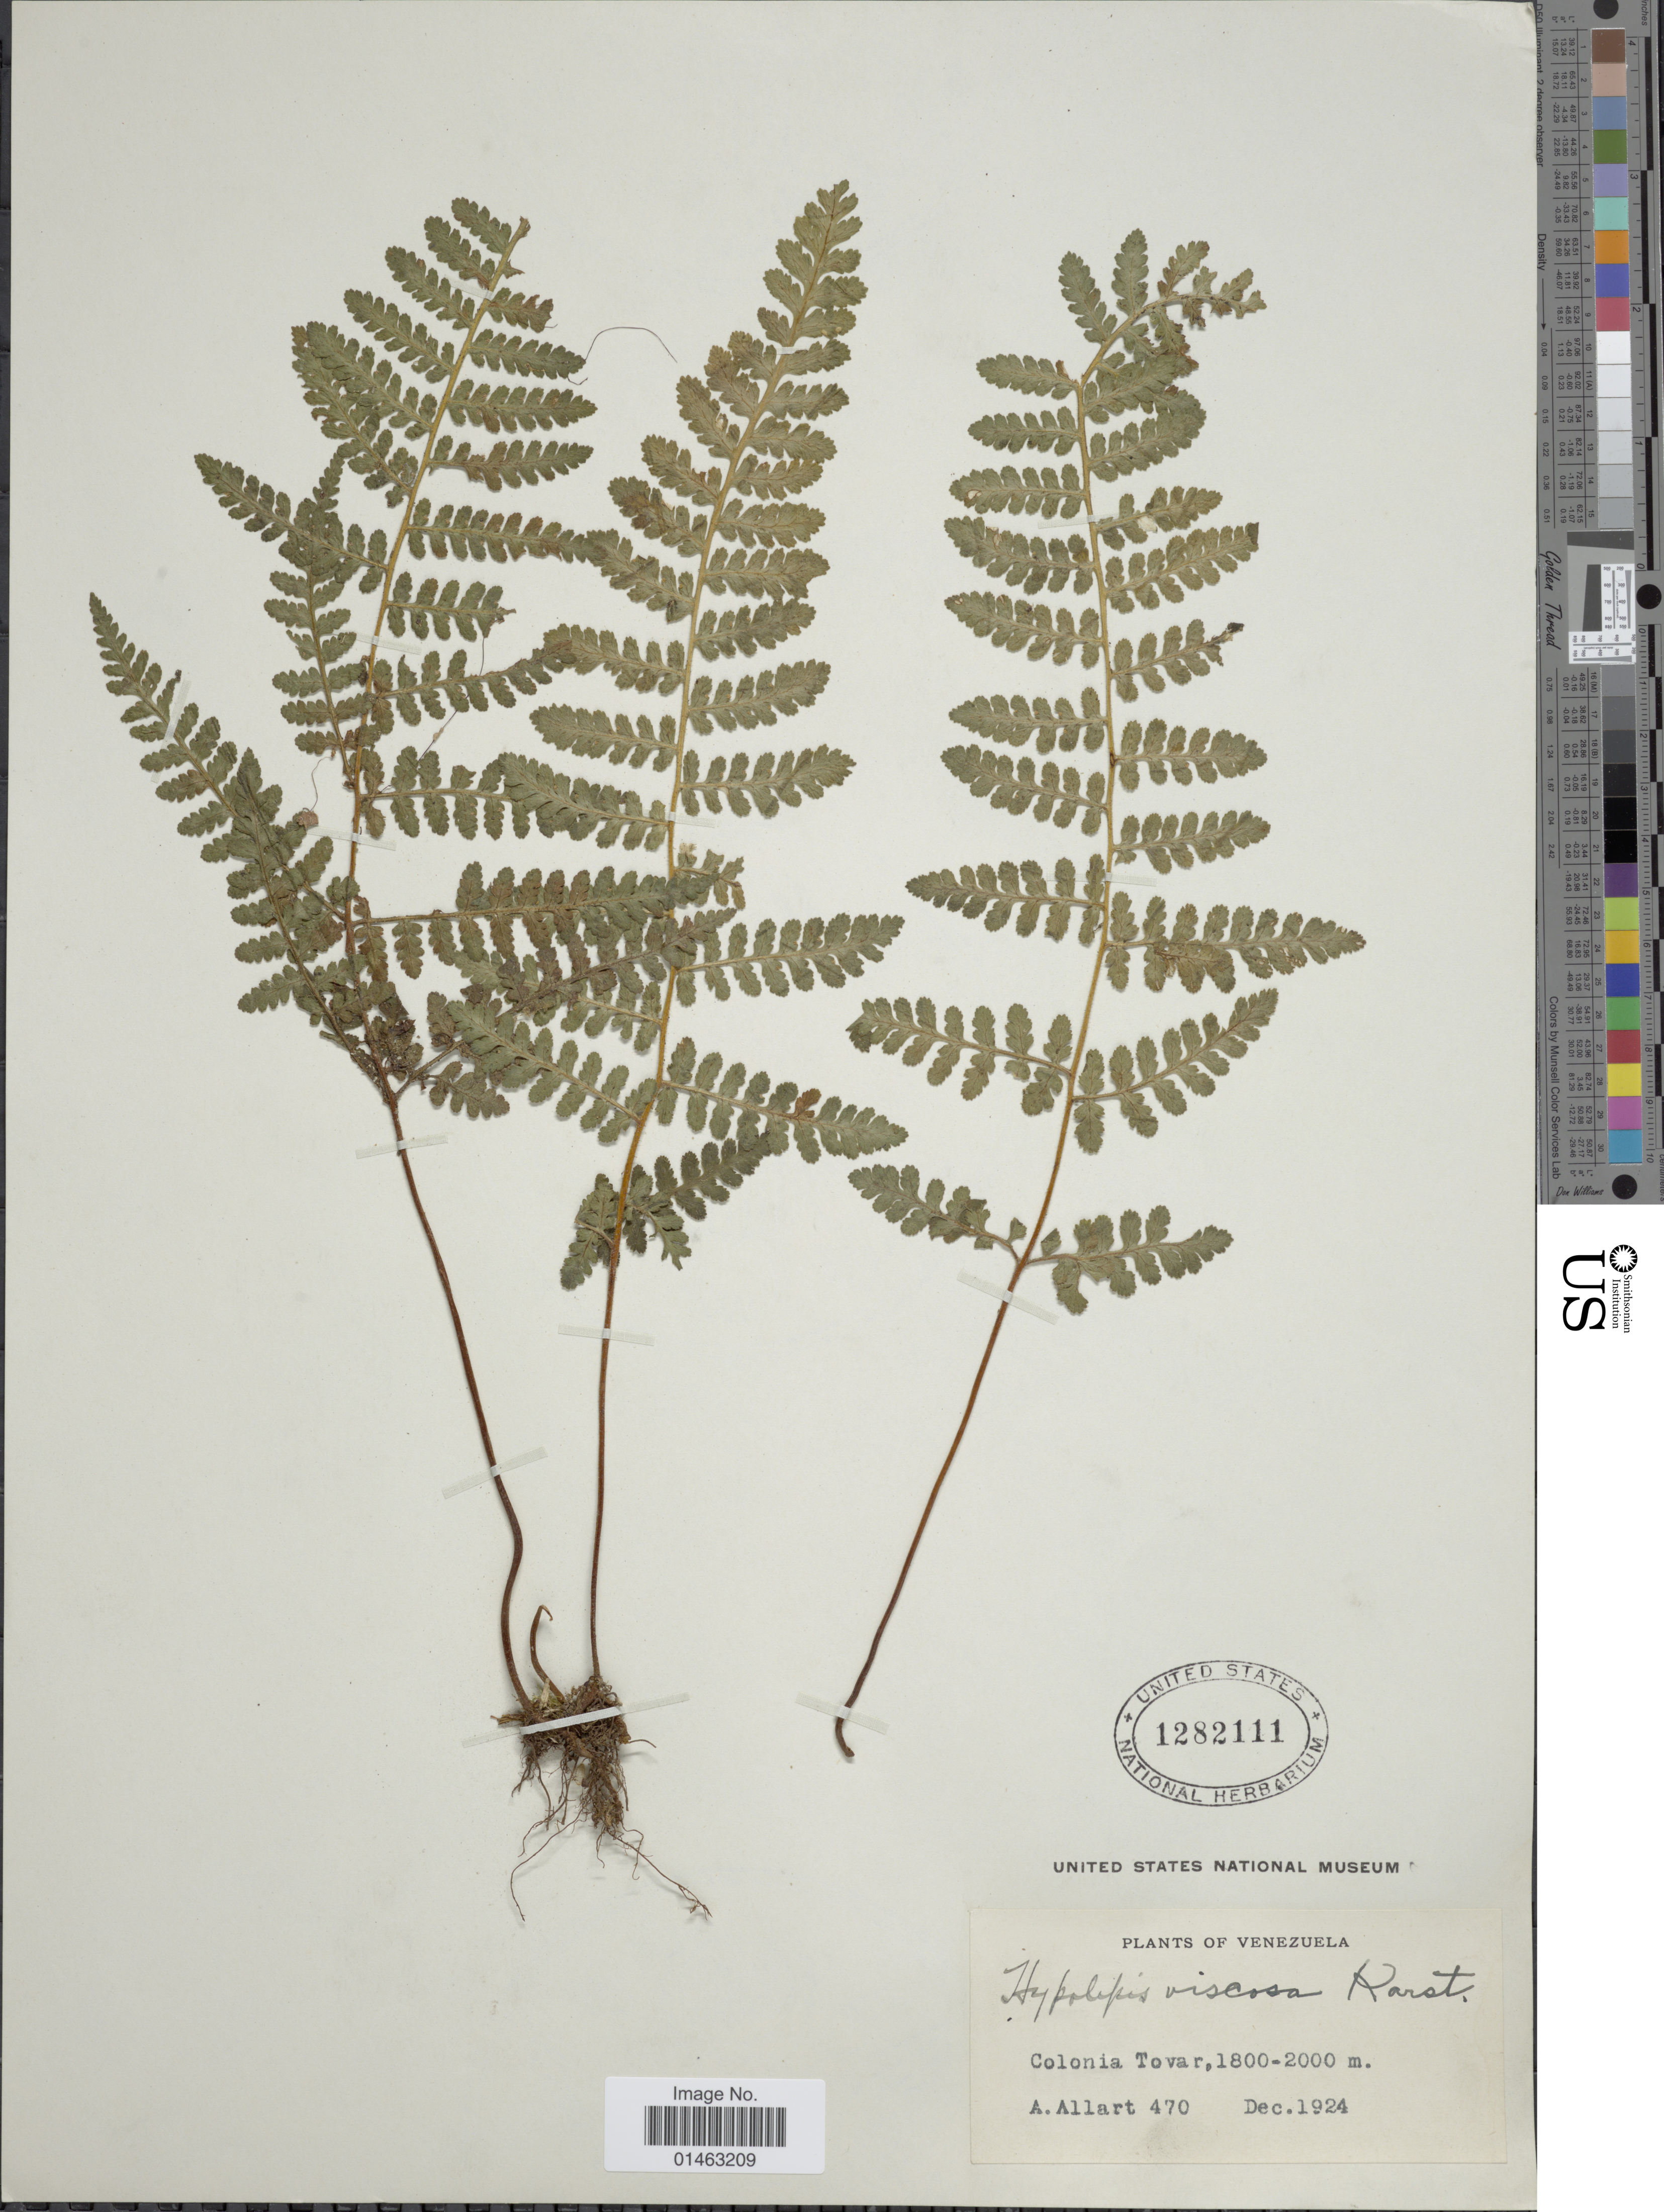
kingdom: Plantae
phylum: Tracheophyta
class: Polypodiopsida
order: Polypodiales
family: Dennstaedtiaceae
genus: Hypolepis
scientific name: Hypolepis viscosa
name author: H. Karst.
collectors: A. Allart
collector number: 470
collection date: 1924-12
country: Venezuela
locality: Colonia Tovar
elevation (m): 1800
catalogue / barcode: US 1282111